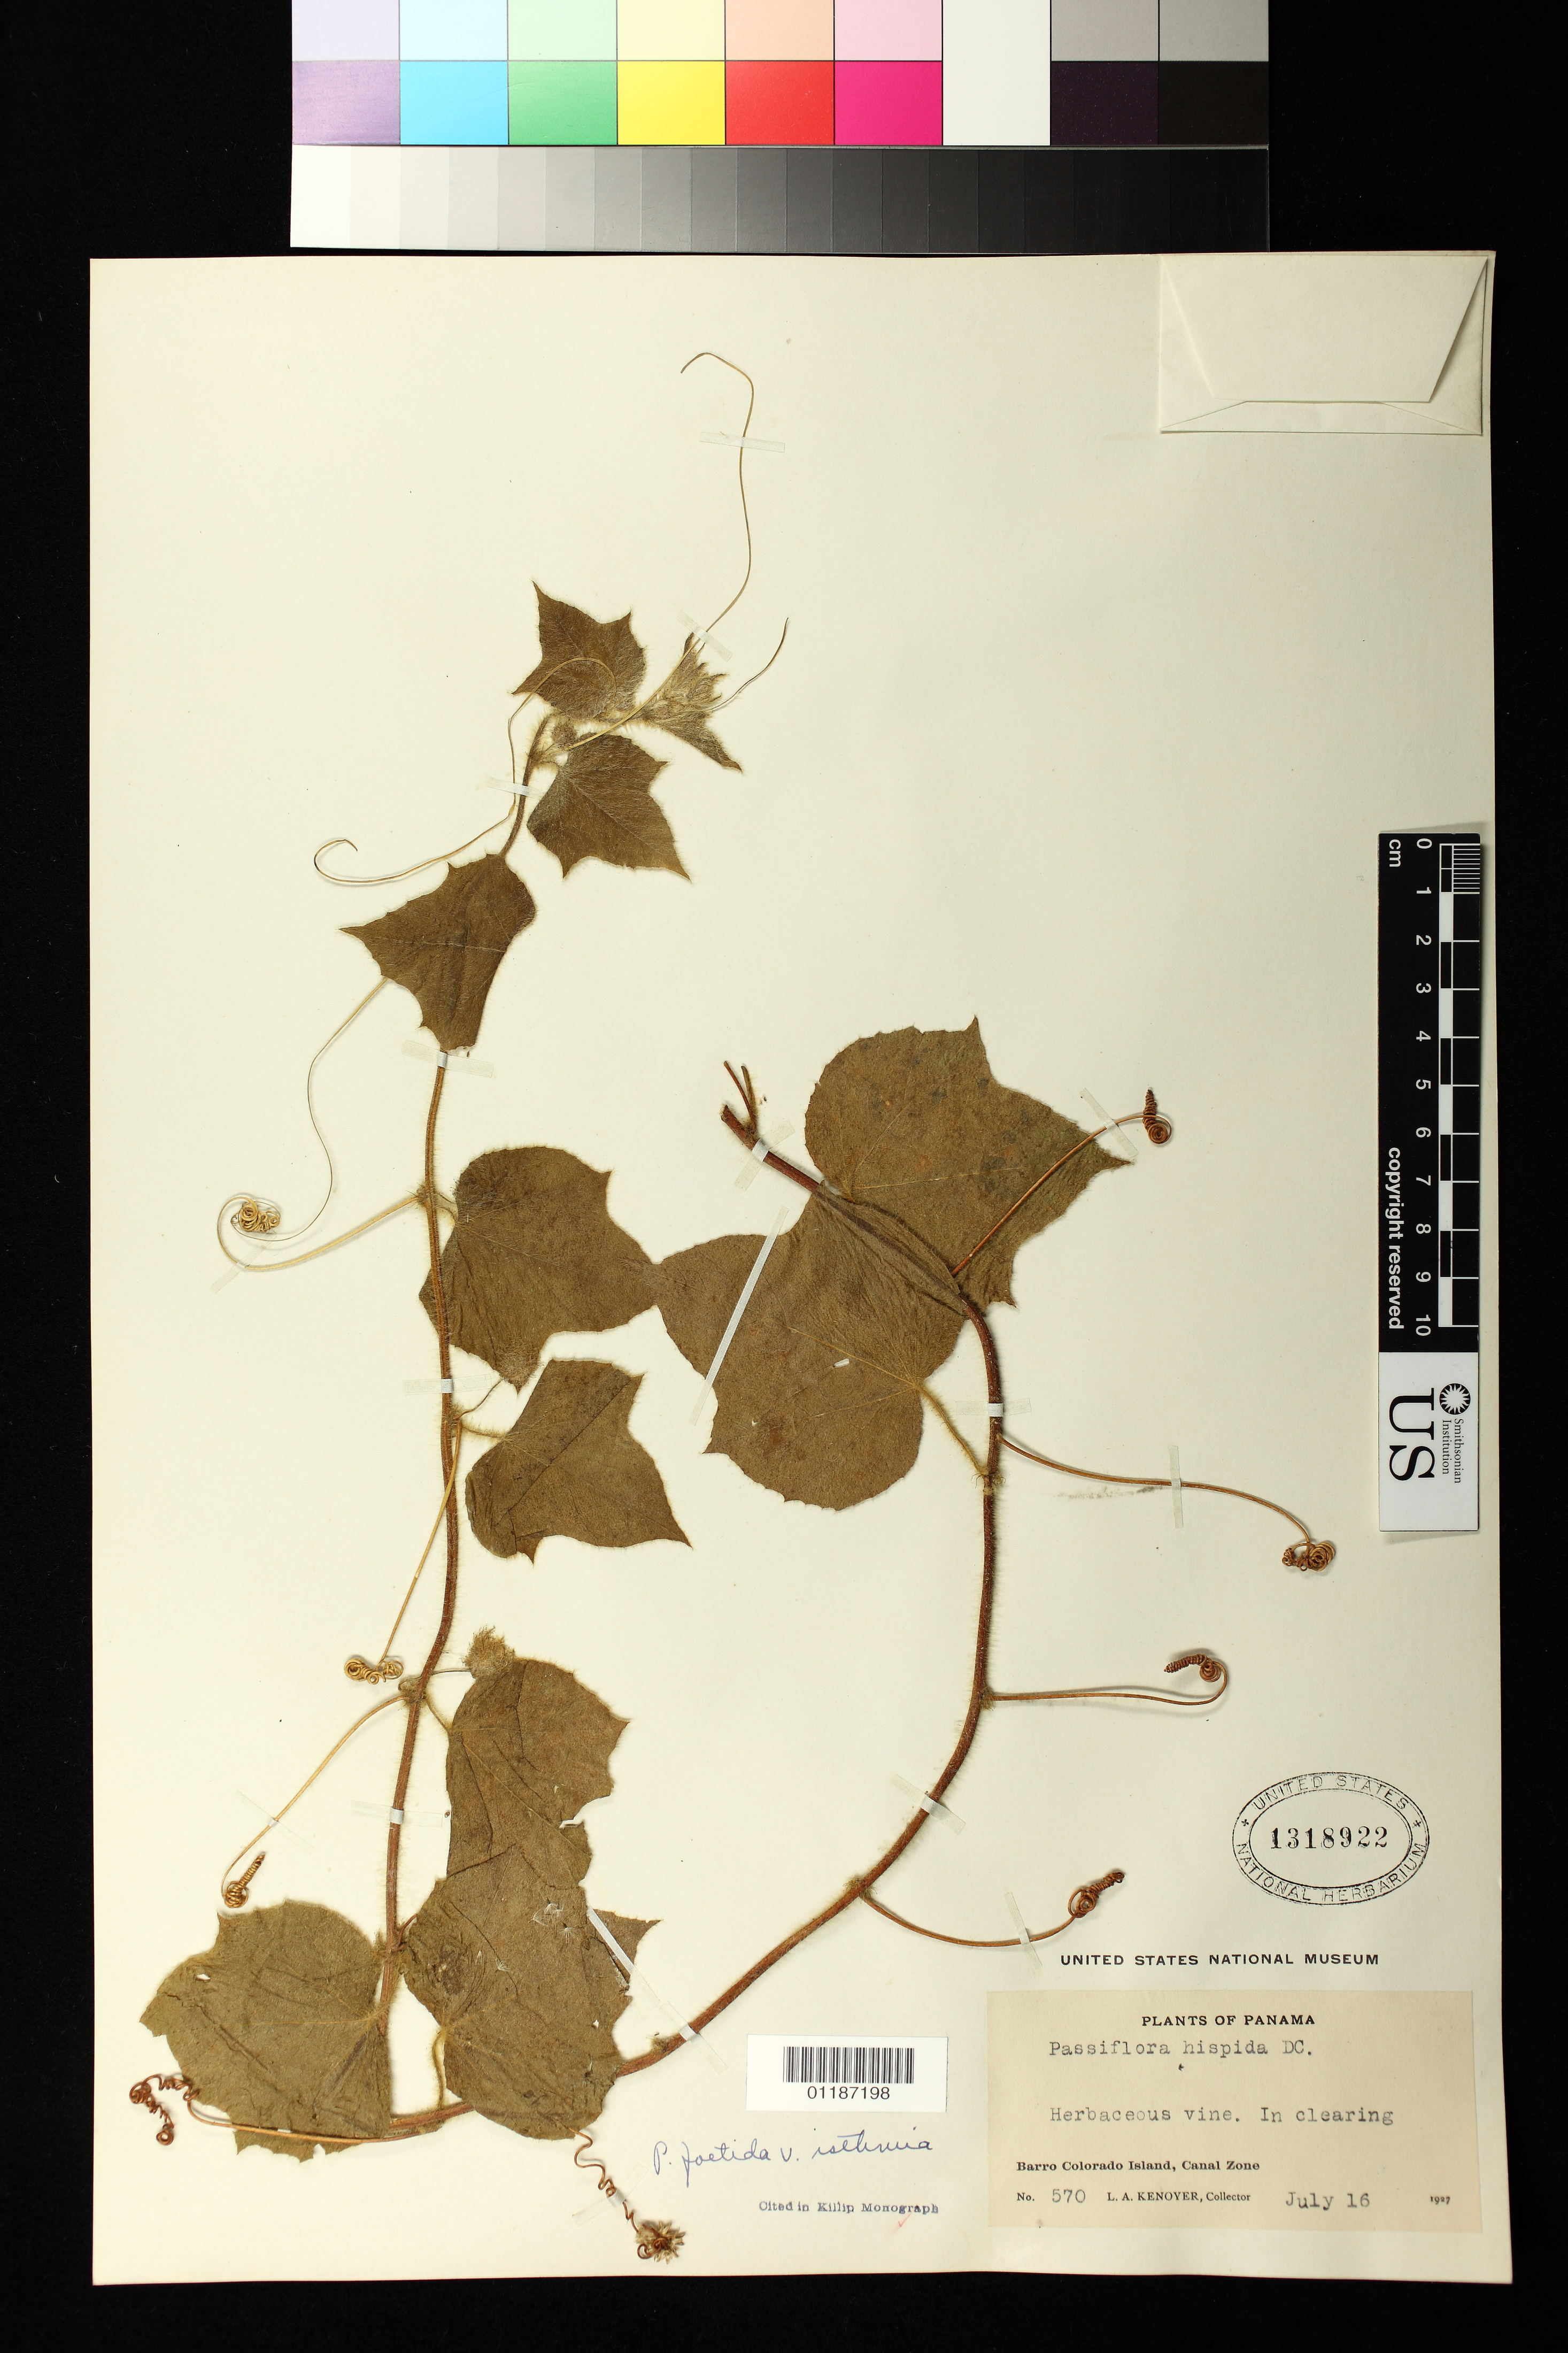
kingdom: Plantae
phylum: Tracheophyta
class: Magnoliopsida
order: Malpighiales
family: Passifloraceae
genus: Passiflora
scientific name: Passiflora foetida var. isthmia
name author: Killip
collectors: L. A. Kenoyer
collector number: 570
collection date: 1927-07-16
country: Panama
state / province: Panamá Oeste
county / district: Canal Zone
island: Barro Colorado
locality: Barro Colorado Island, Canal Zone.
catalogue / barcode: US 1318922